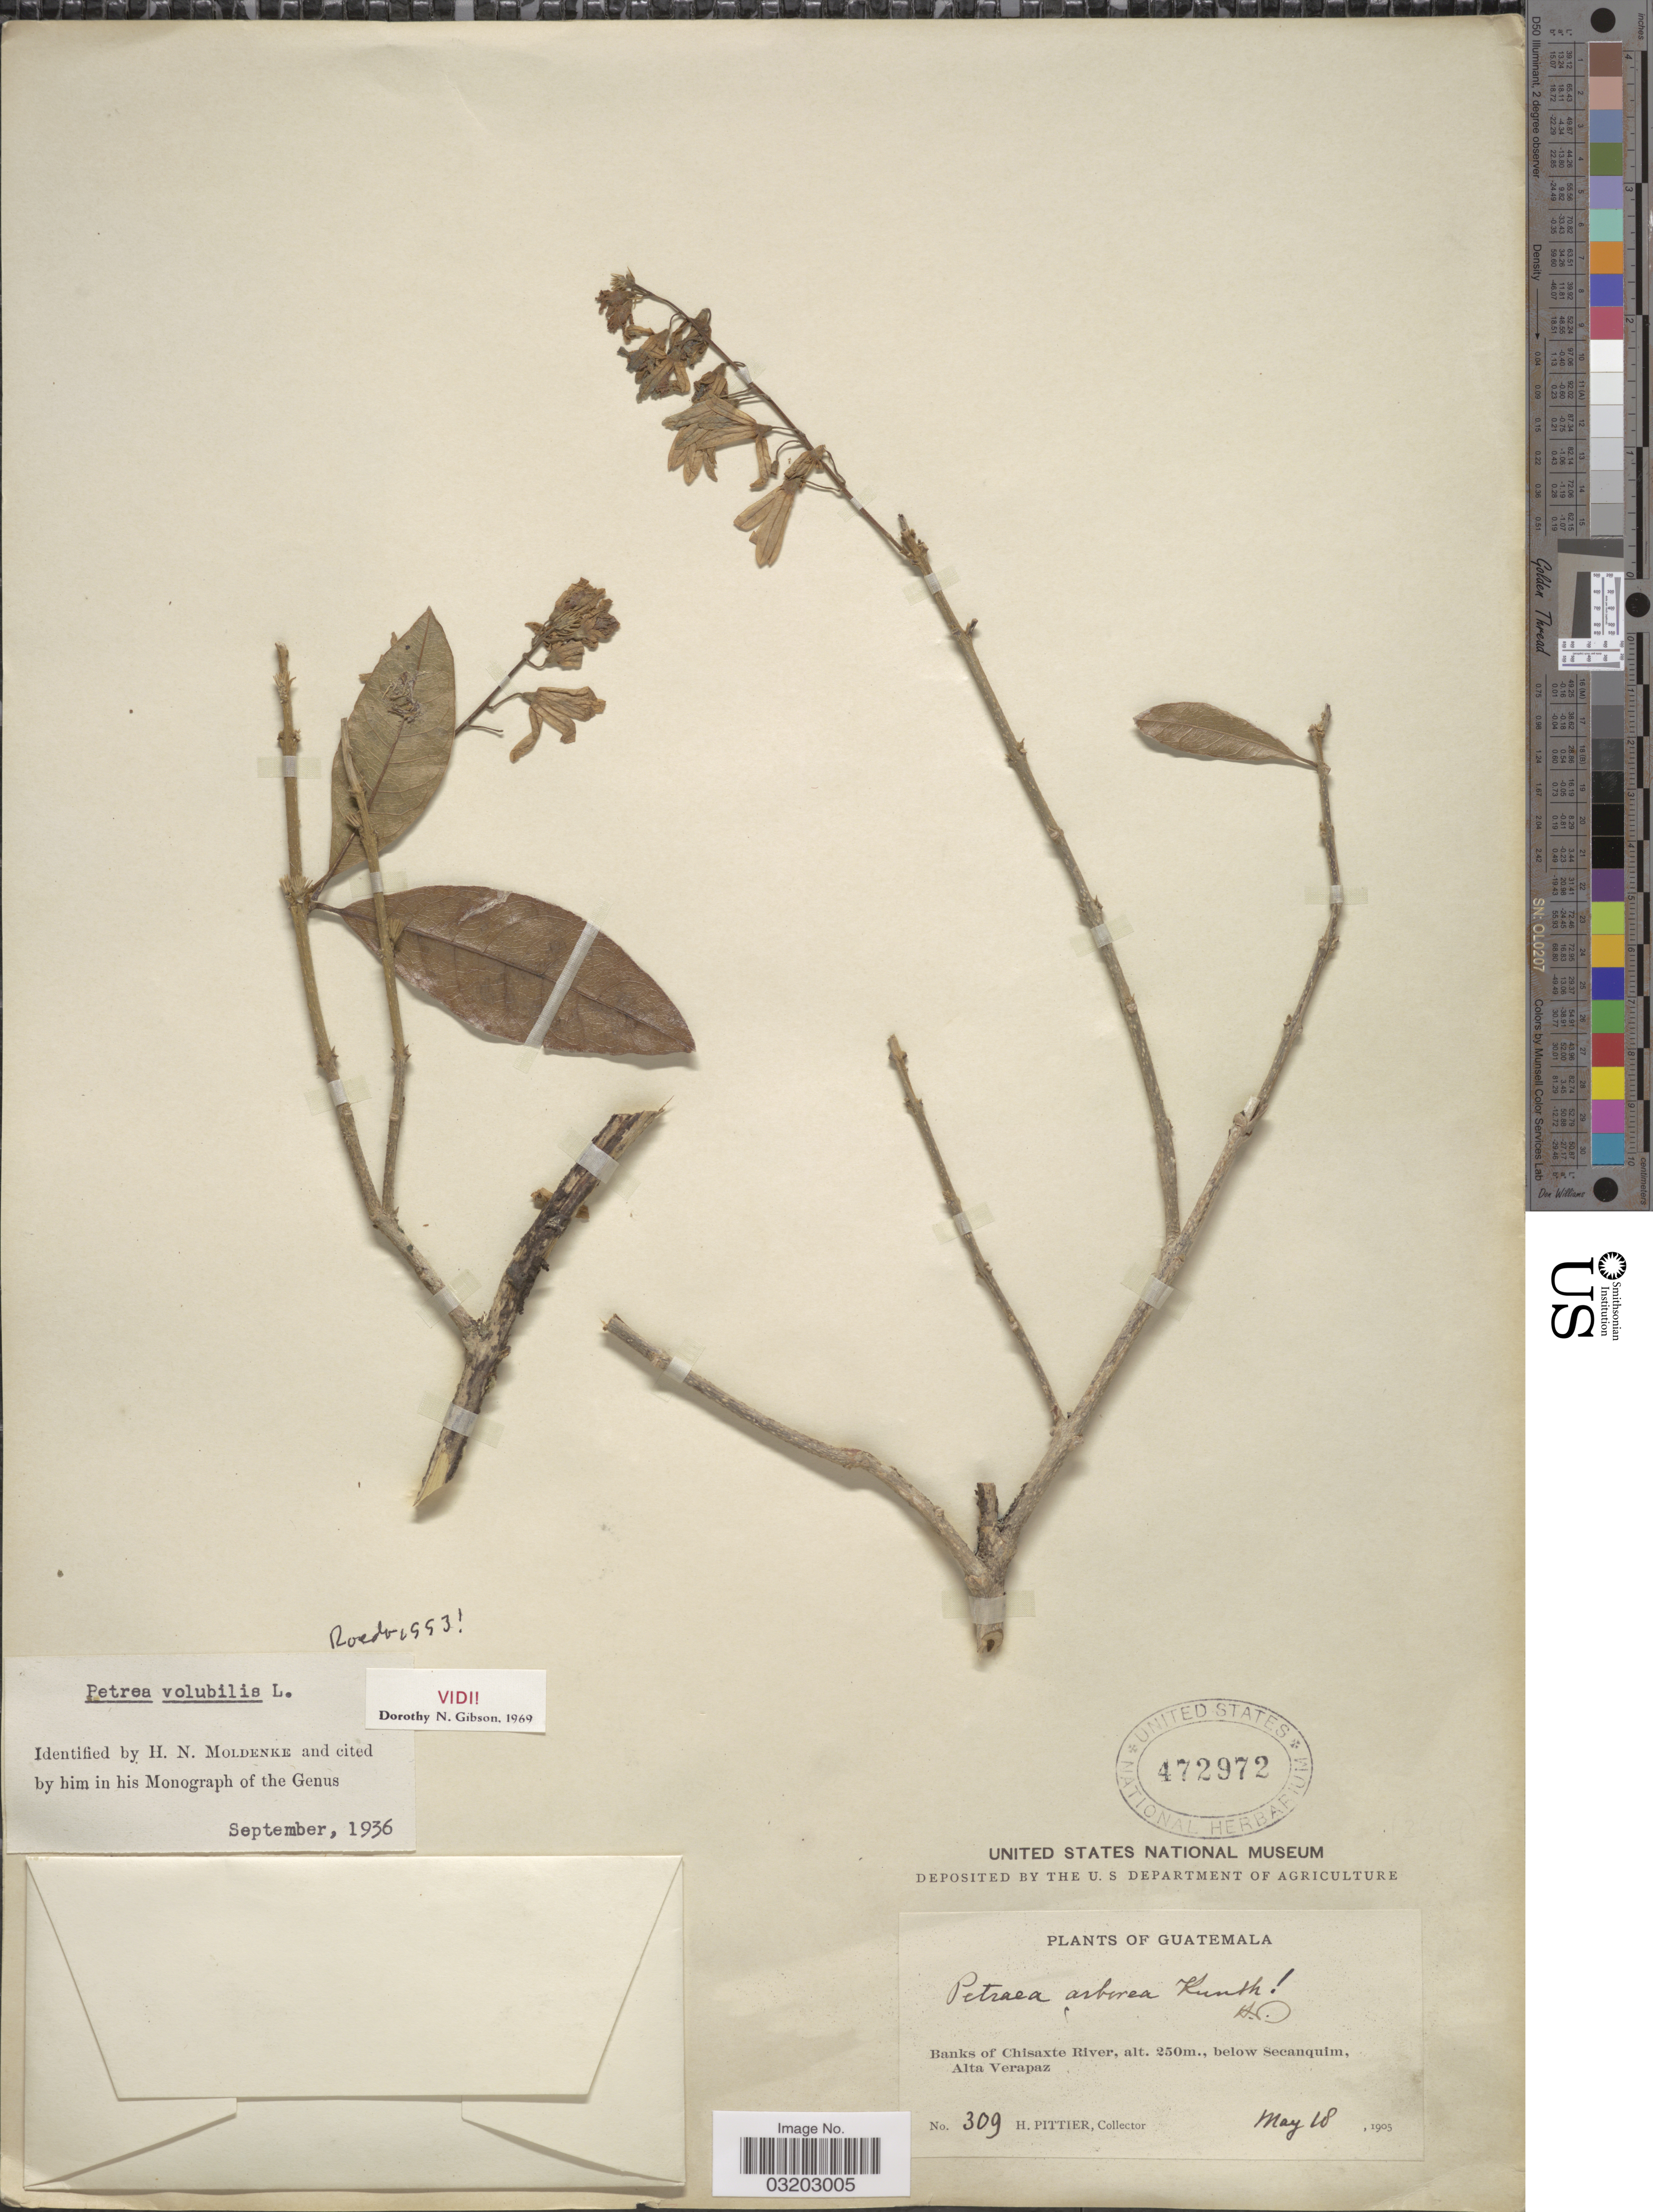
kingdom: Plantae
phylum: Tracheophyta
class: Magnoliopsida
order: Lamiales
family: Verbenaceae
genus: Petrea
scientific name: Petrea volubilis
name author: L.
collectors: H. F. Pittier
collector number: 309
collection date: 1905-05-18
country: Guatemala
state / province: Alta Verapaz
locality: Banks of Chisaxte River, below Secanquim.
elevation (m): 250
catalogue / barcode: US 472972